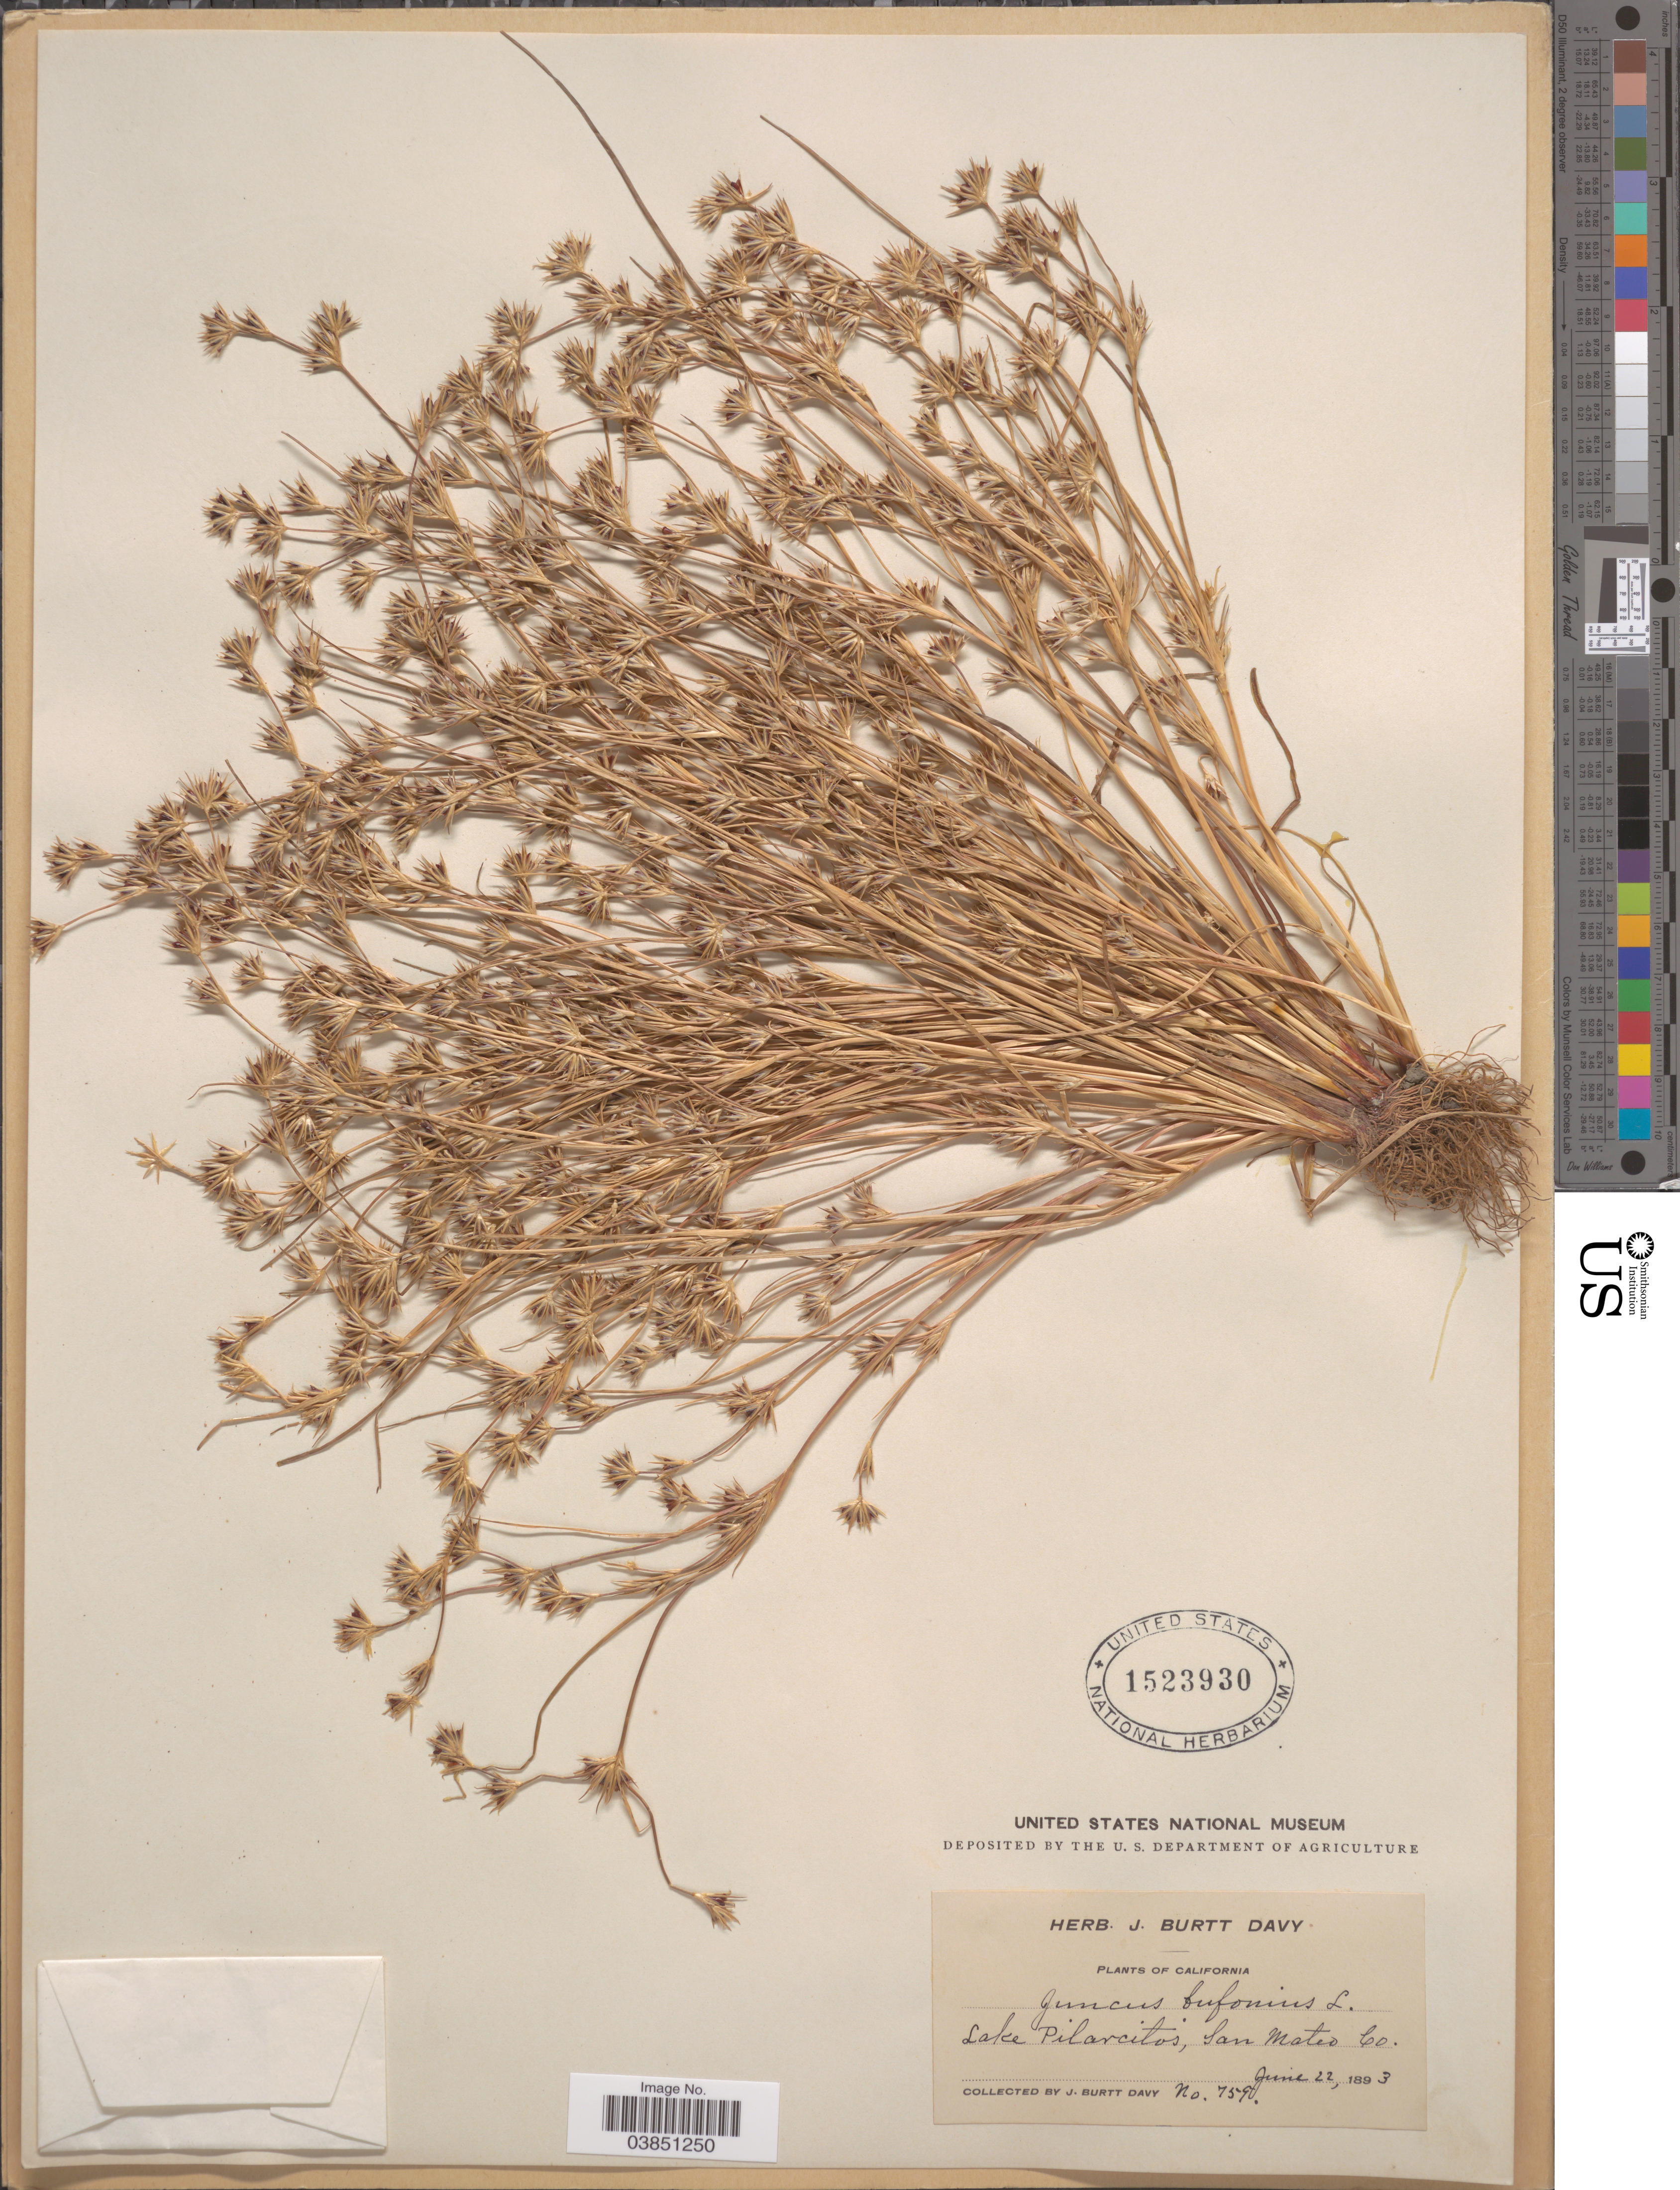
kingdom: Plantae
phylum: Tracheophyta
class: Liliopsida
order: Poales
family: Juncaceae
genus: Juncus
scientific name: Juncus bufonius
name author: L.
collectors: J. Burtt Davy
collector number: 759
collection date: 1893-06-22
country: United States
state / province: California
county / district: San Mateo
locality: Lake Pilarcitos, San Mateo Co.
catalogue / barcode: US 1523930